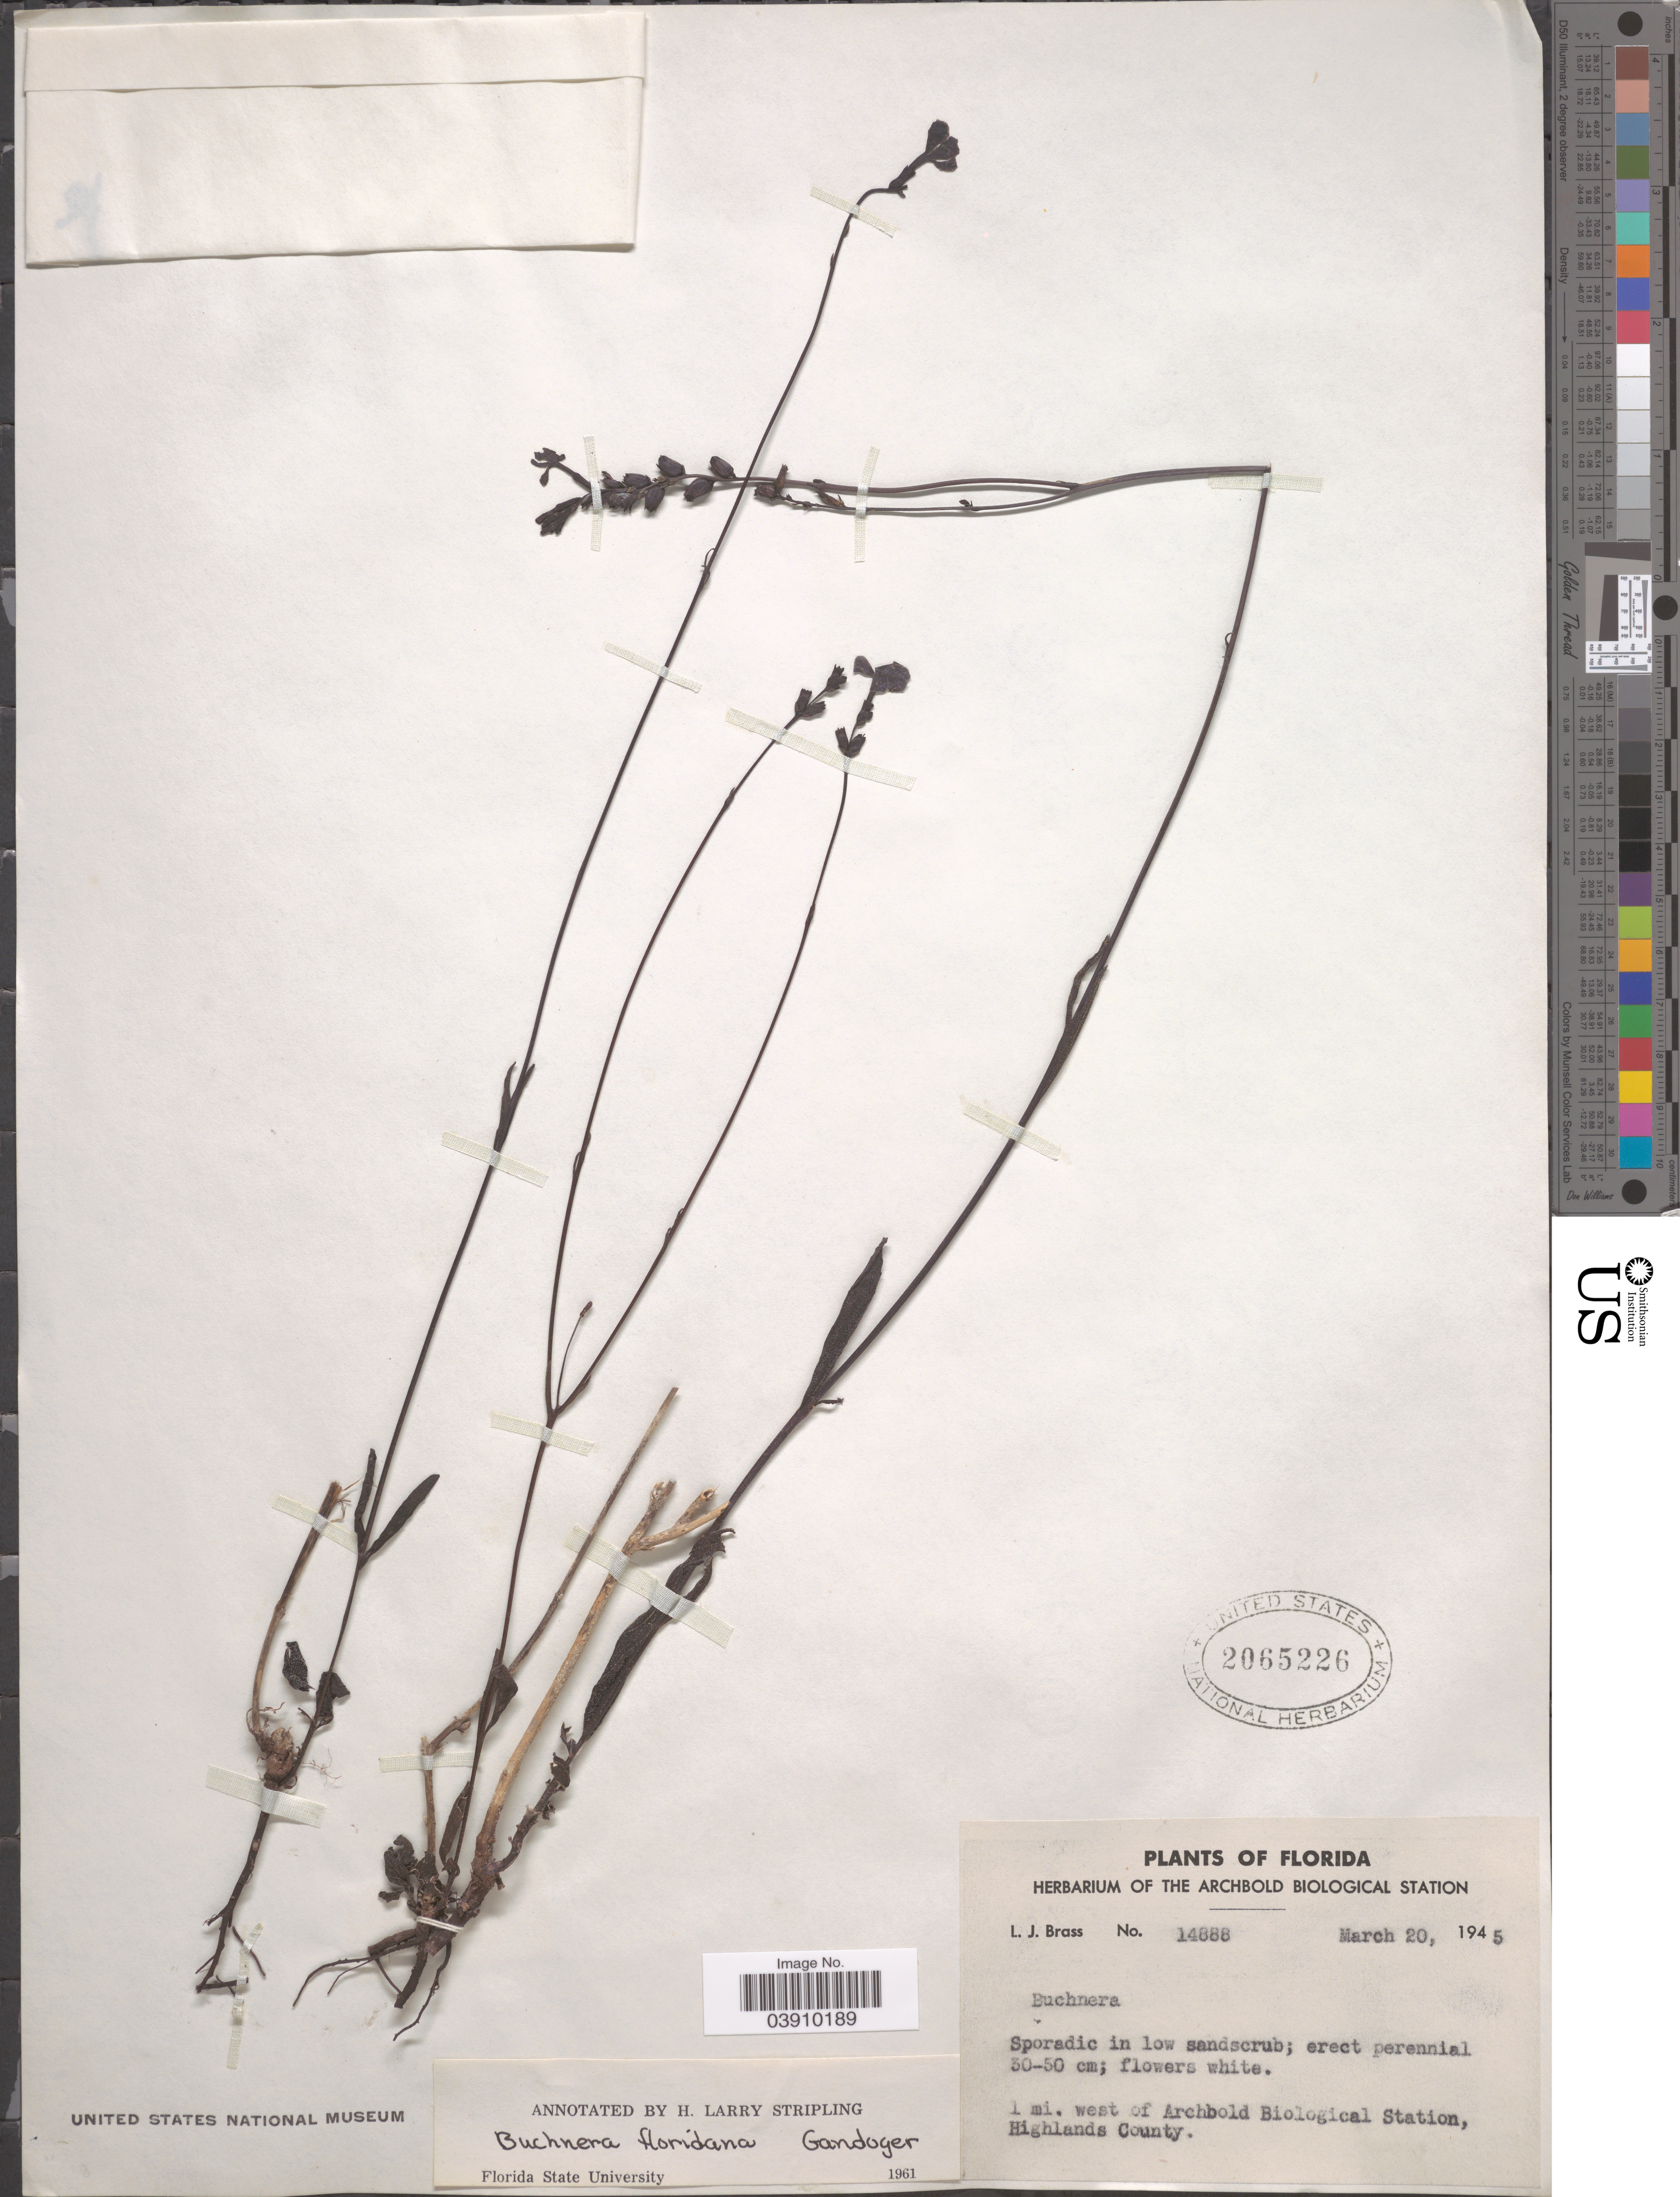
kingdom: Plantae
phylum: Tracheophyta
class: Magnoliopsida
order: Lamiales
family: Orobanchaceae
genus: Buchnera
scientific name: Buchnera floridana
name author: Gand.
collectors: L. J. Brass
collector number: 14888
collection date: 1945-03-20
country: United States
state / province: Florida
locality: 1 mi. west of Archbold Biological Station, Highlands County.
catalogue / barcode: US 2065226